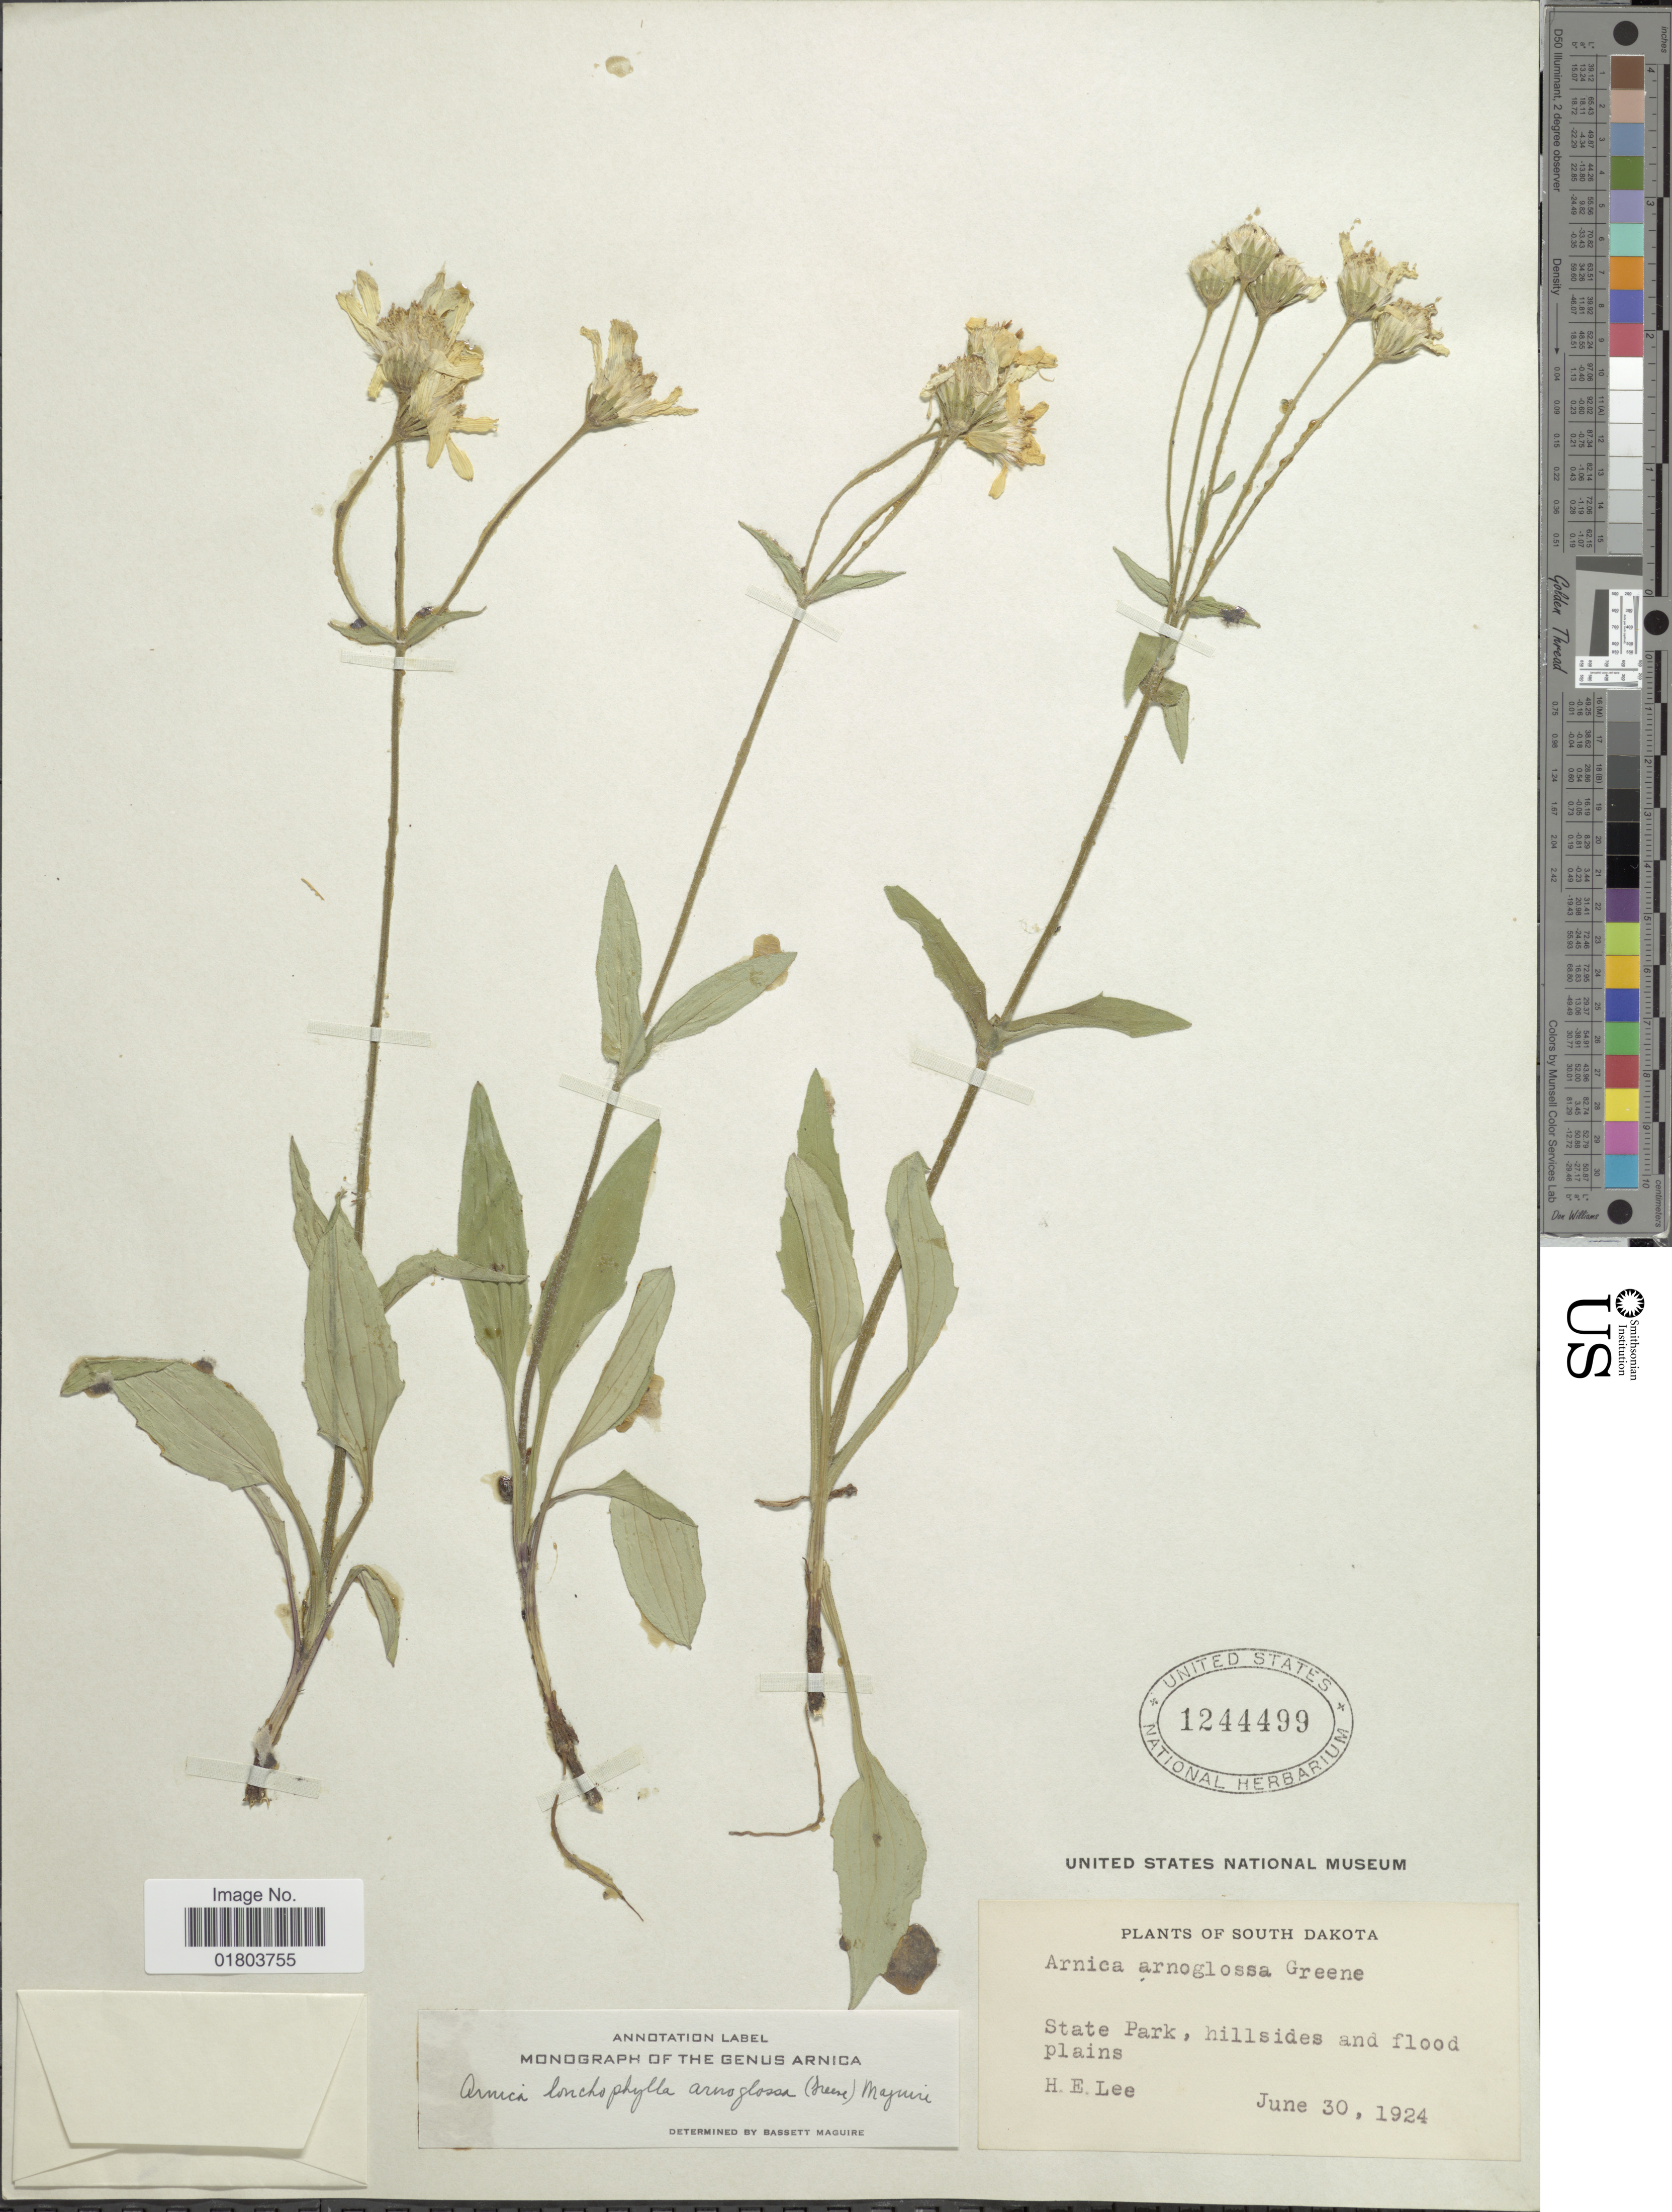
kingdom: Plantae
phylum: Tracheophyta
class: Magnoliopsida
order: Asterales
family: Asteraceae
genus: Arnica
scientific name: Arnica lonchophylla subsp. arnoglossa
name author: (Greene) Maguire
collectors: H. Lee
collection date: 1924-06-30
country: United States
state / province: South Dakota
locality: State Park, hillsides and flood plains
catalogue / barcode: US 1244499